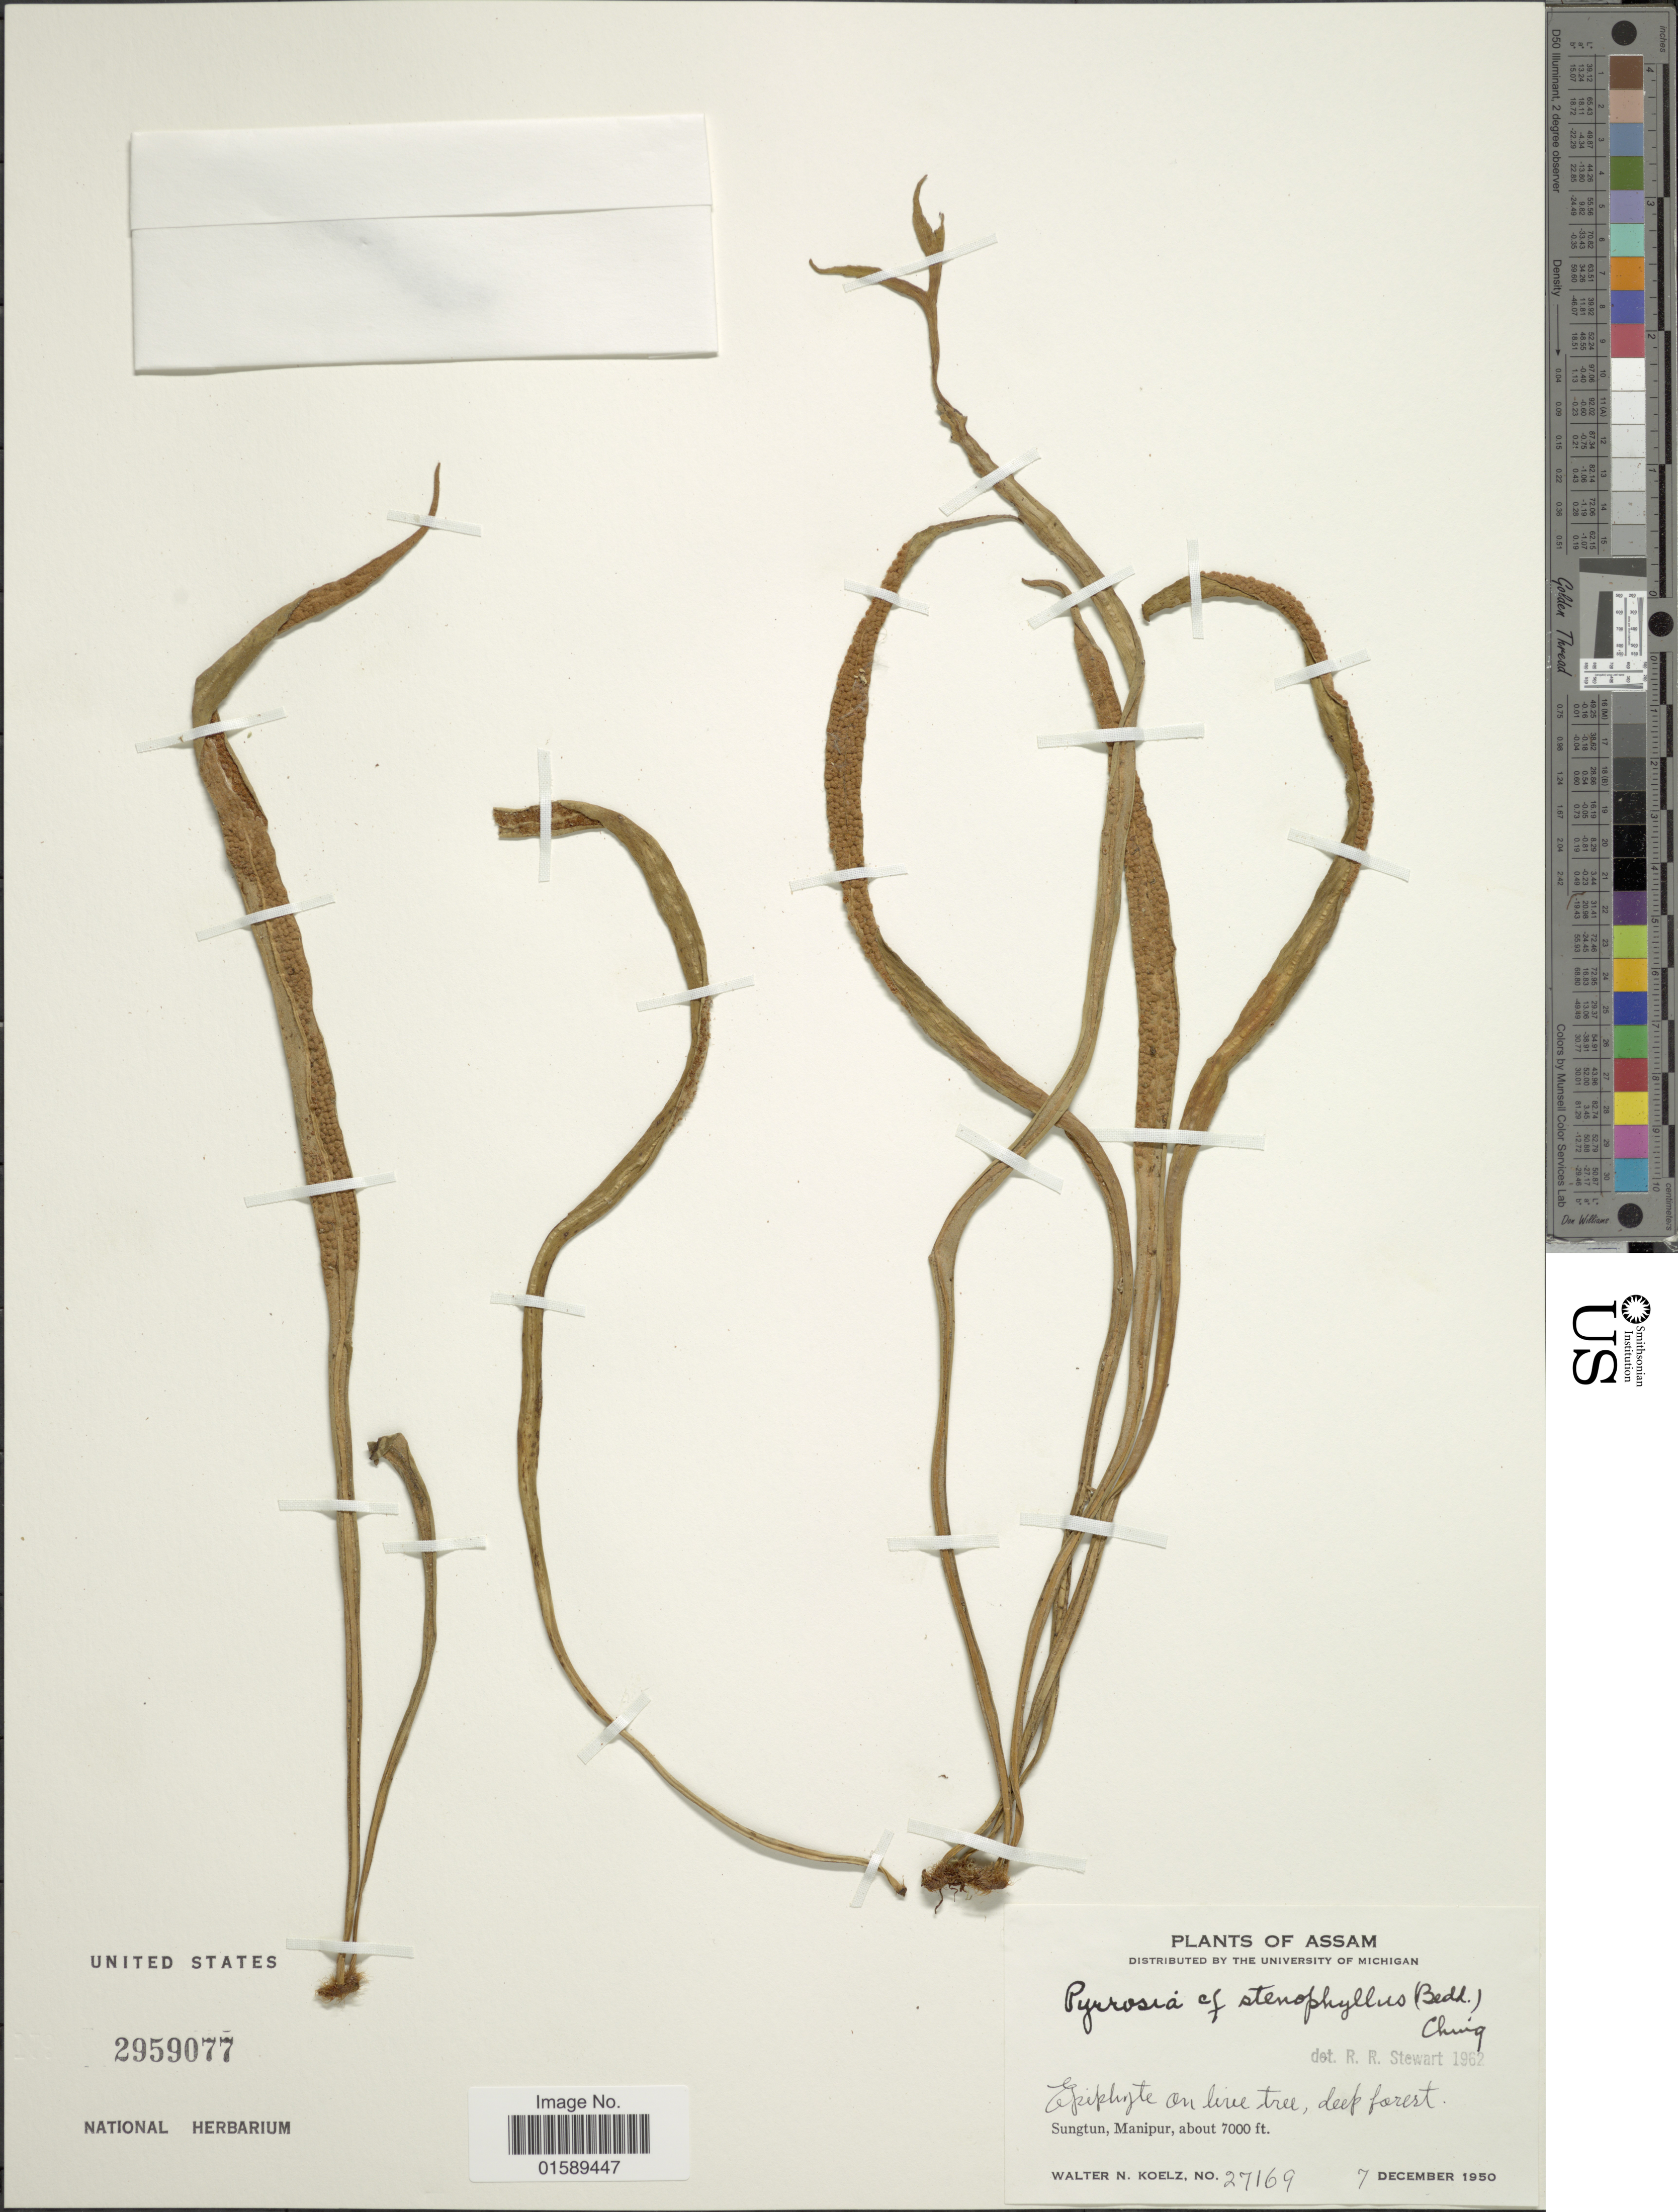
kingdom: Plantae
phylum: Tracheophyta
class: Polypodiopsida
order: Polypodiales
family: Polypodiaceae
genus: Pyrrosia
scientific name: Pyrrosia stenophylla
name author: (Bedd.) Ching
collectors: W. N. Koelz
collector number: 27169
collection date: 1950-12-07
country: India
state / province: Manipur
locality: Assam, Sungtun, Manipur.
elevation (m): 2134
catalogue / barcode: US 2959077